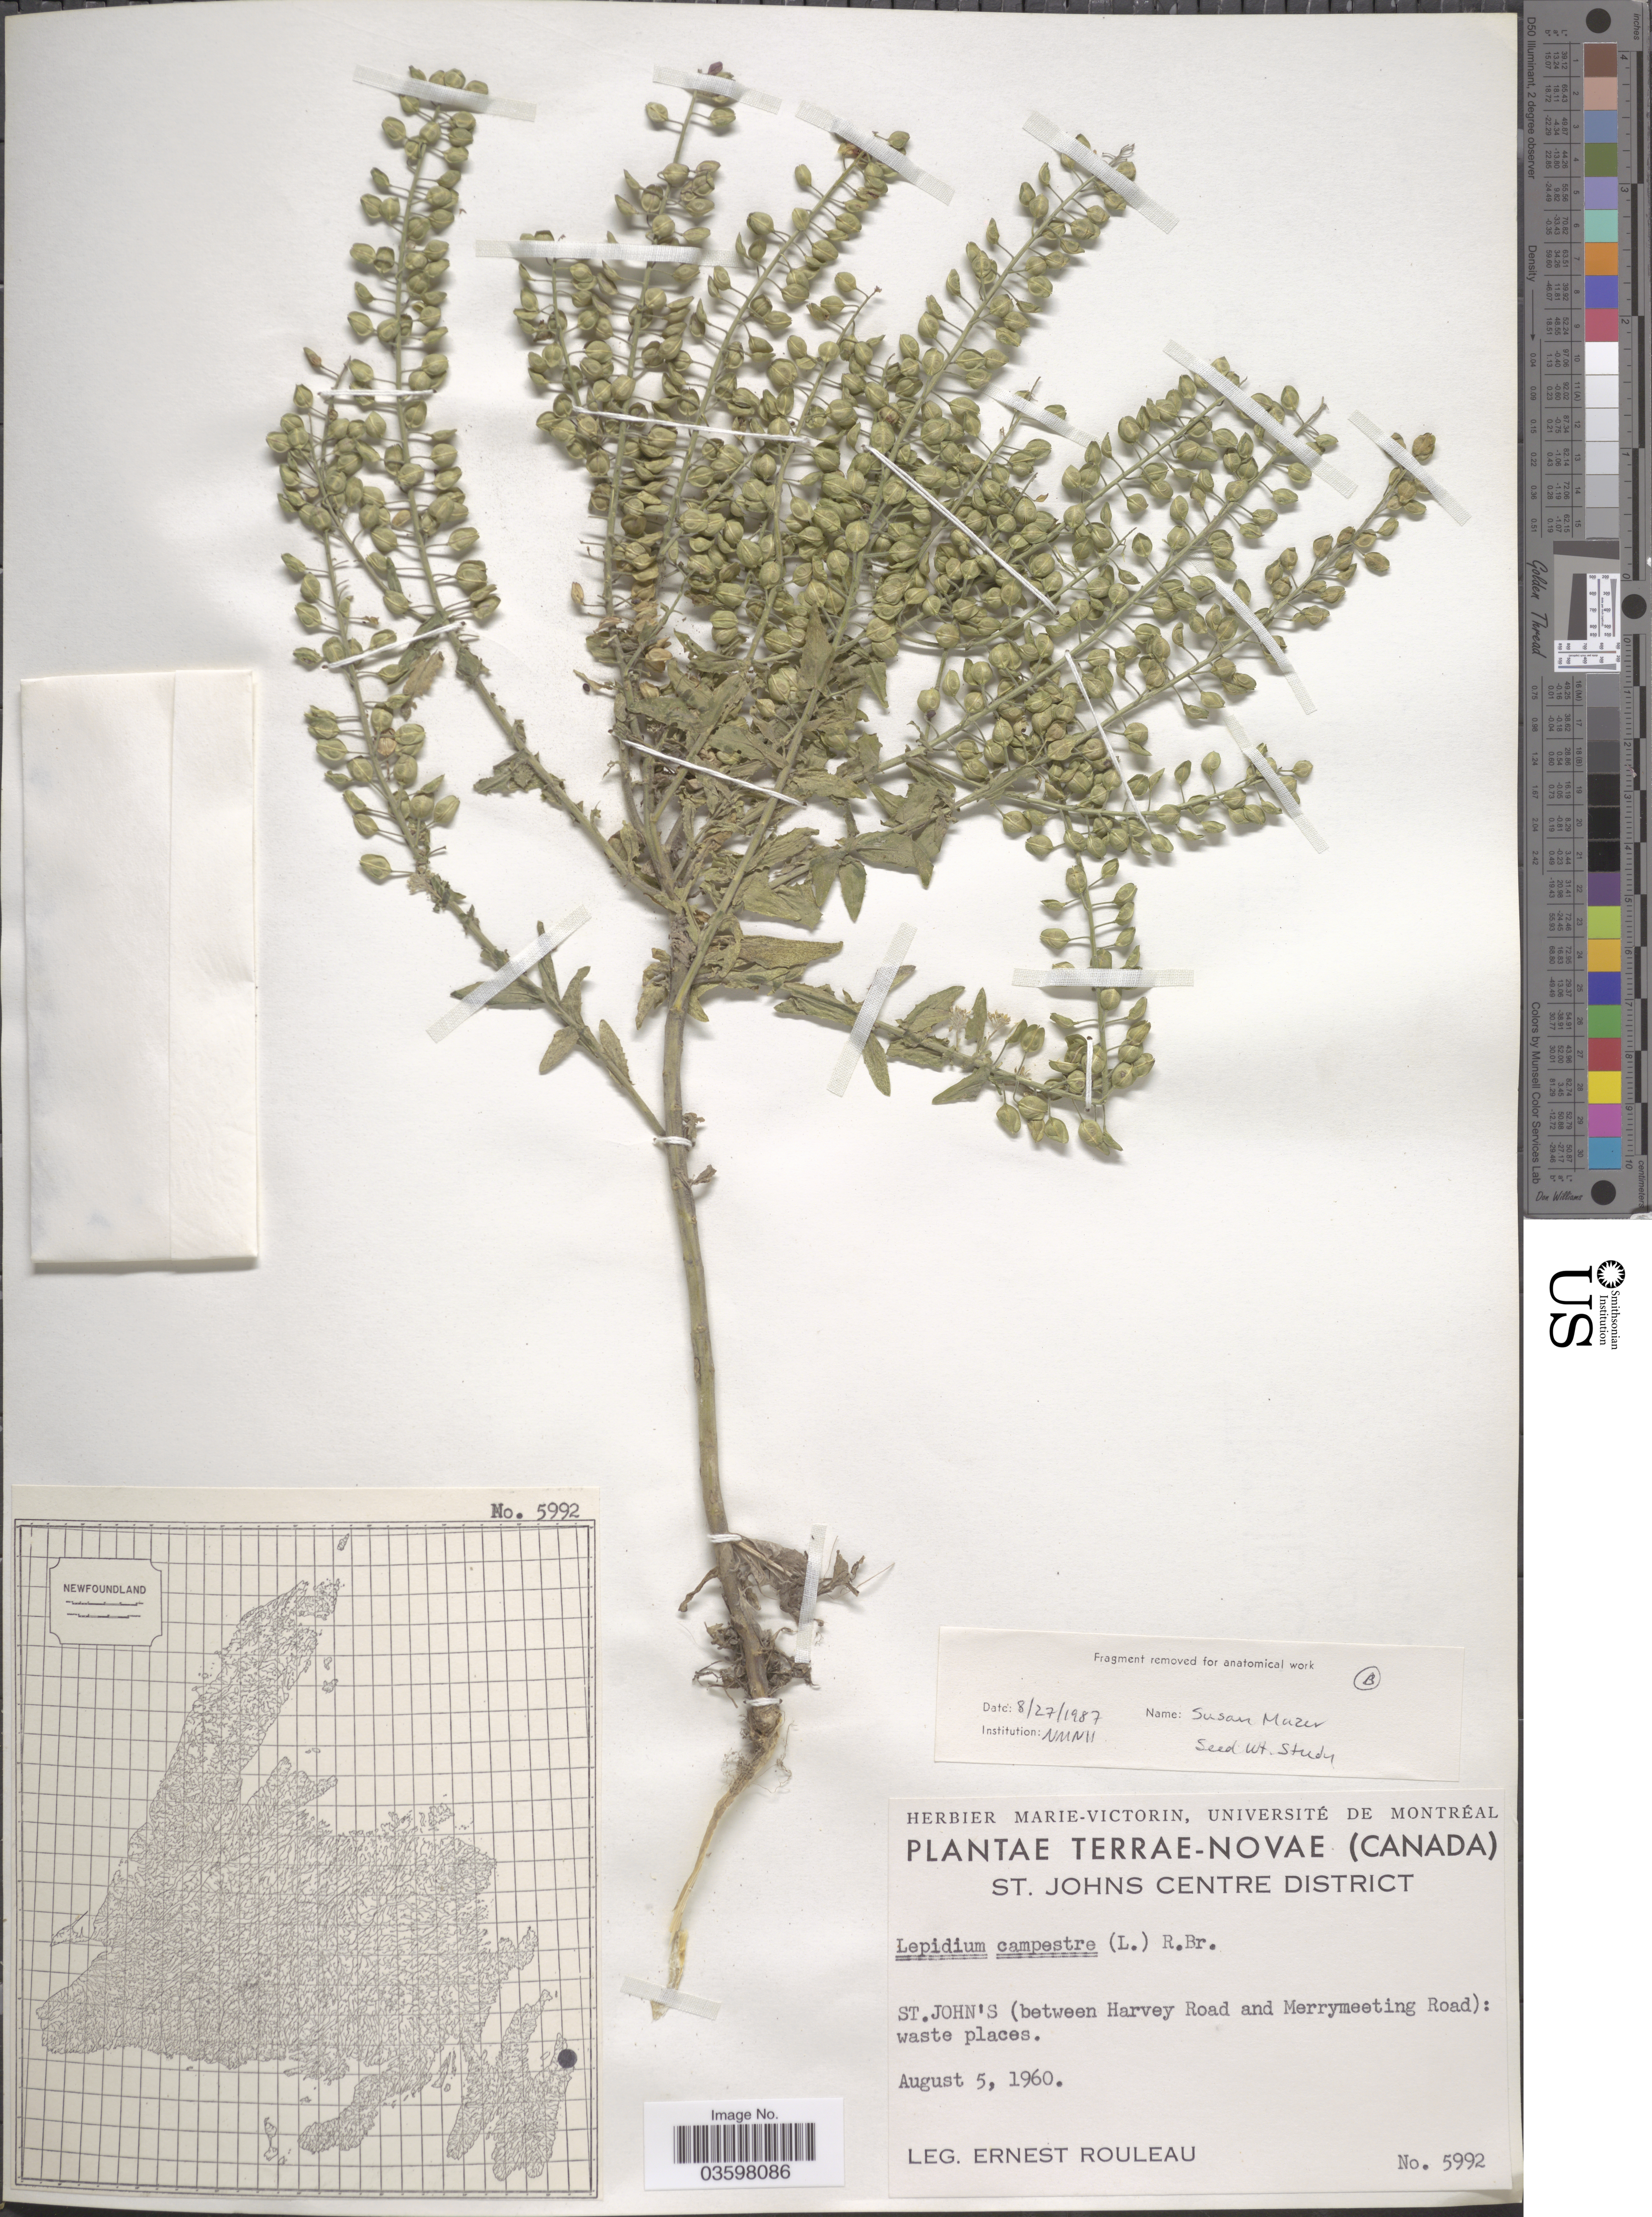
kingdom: Plantae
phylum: Tracheophyta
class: Magnoliopsida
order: Brassicales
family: Brassicaceae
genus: Lepidium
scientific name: Lepidium campestre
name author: (L.) W.T. Aiton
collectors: J. Rouleau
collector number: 5992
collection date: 1960-08-05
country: Canada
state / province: Newfoundland and Labrador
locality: Terrae-Novae. St. Johns Centre District. St. John's (between Harvey Road and Merrymeeting Road).